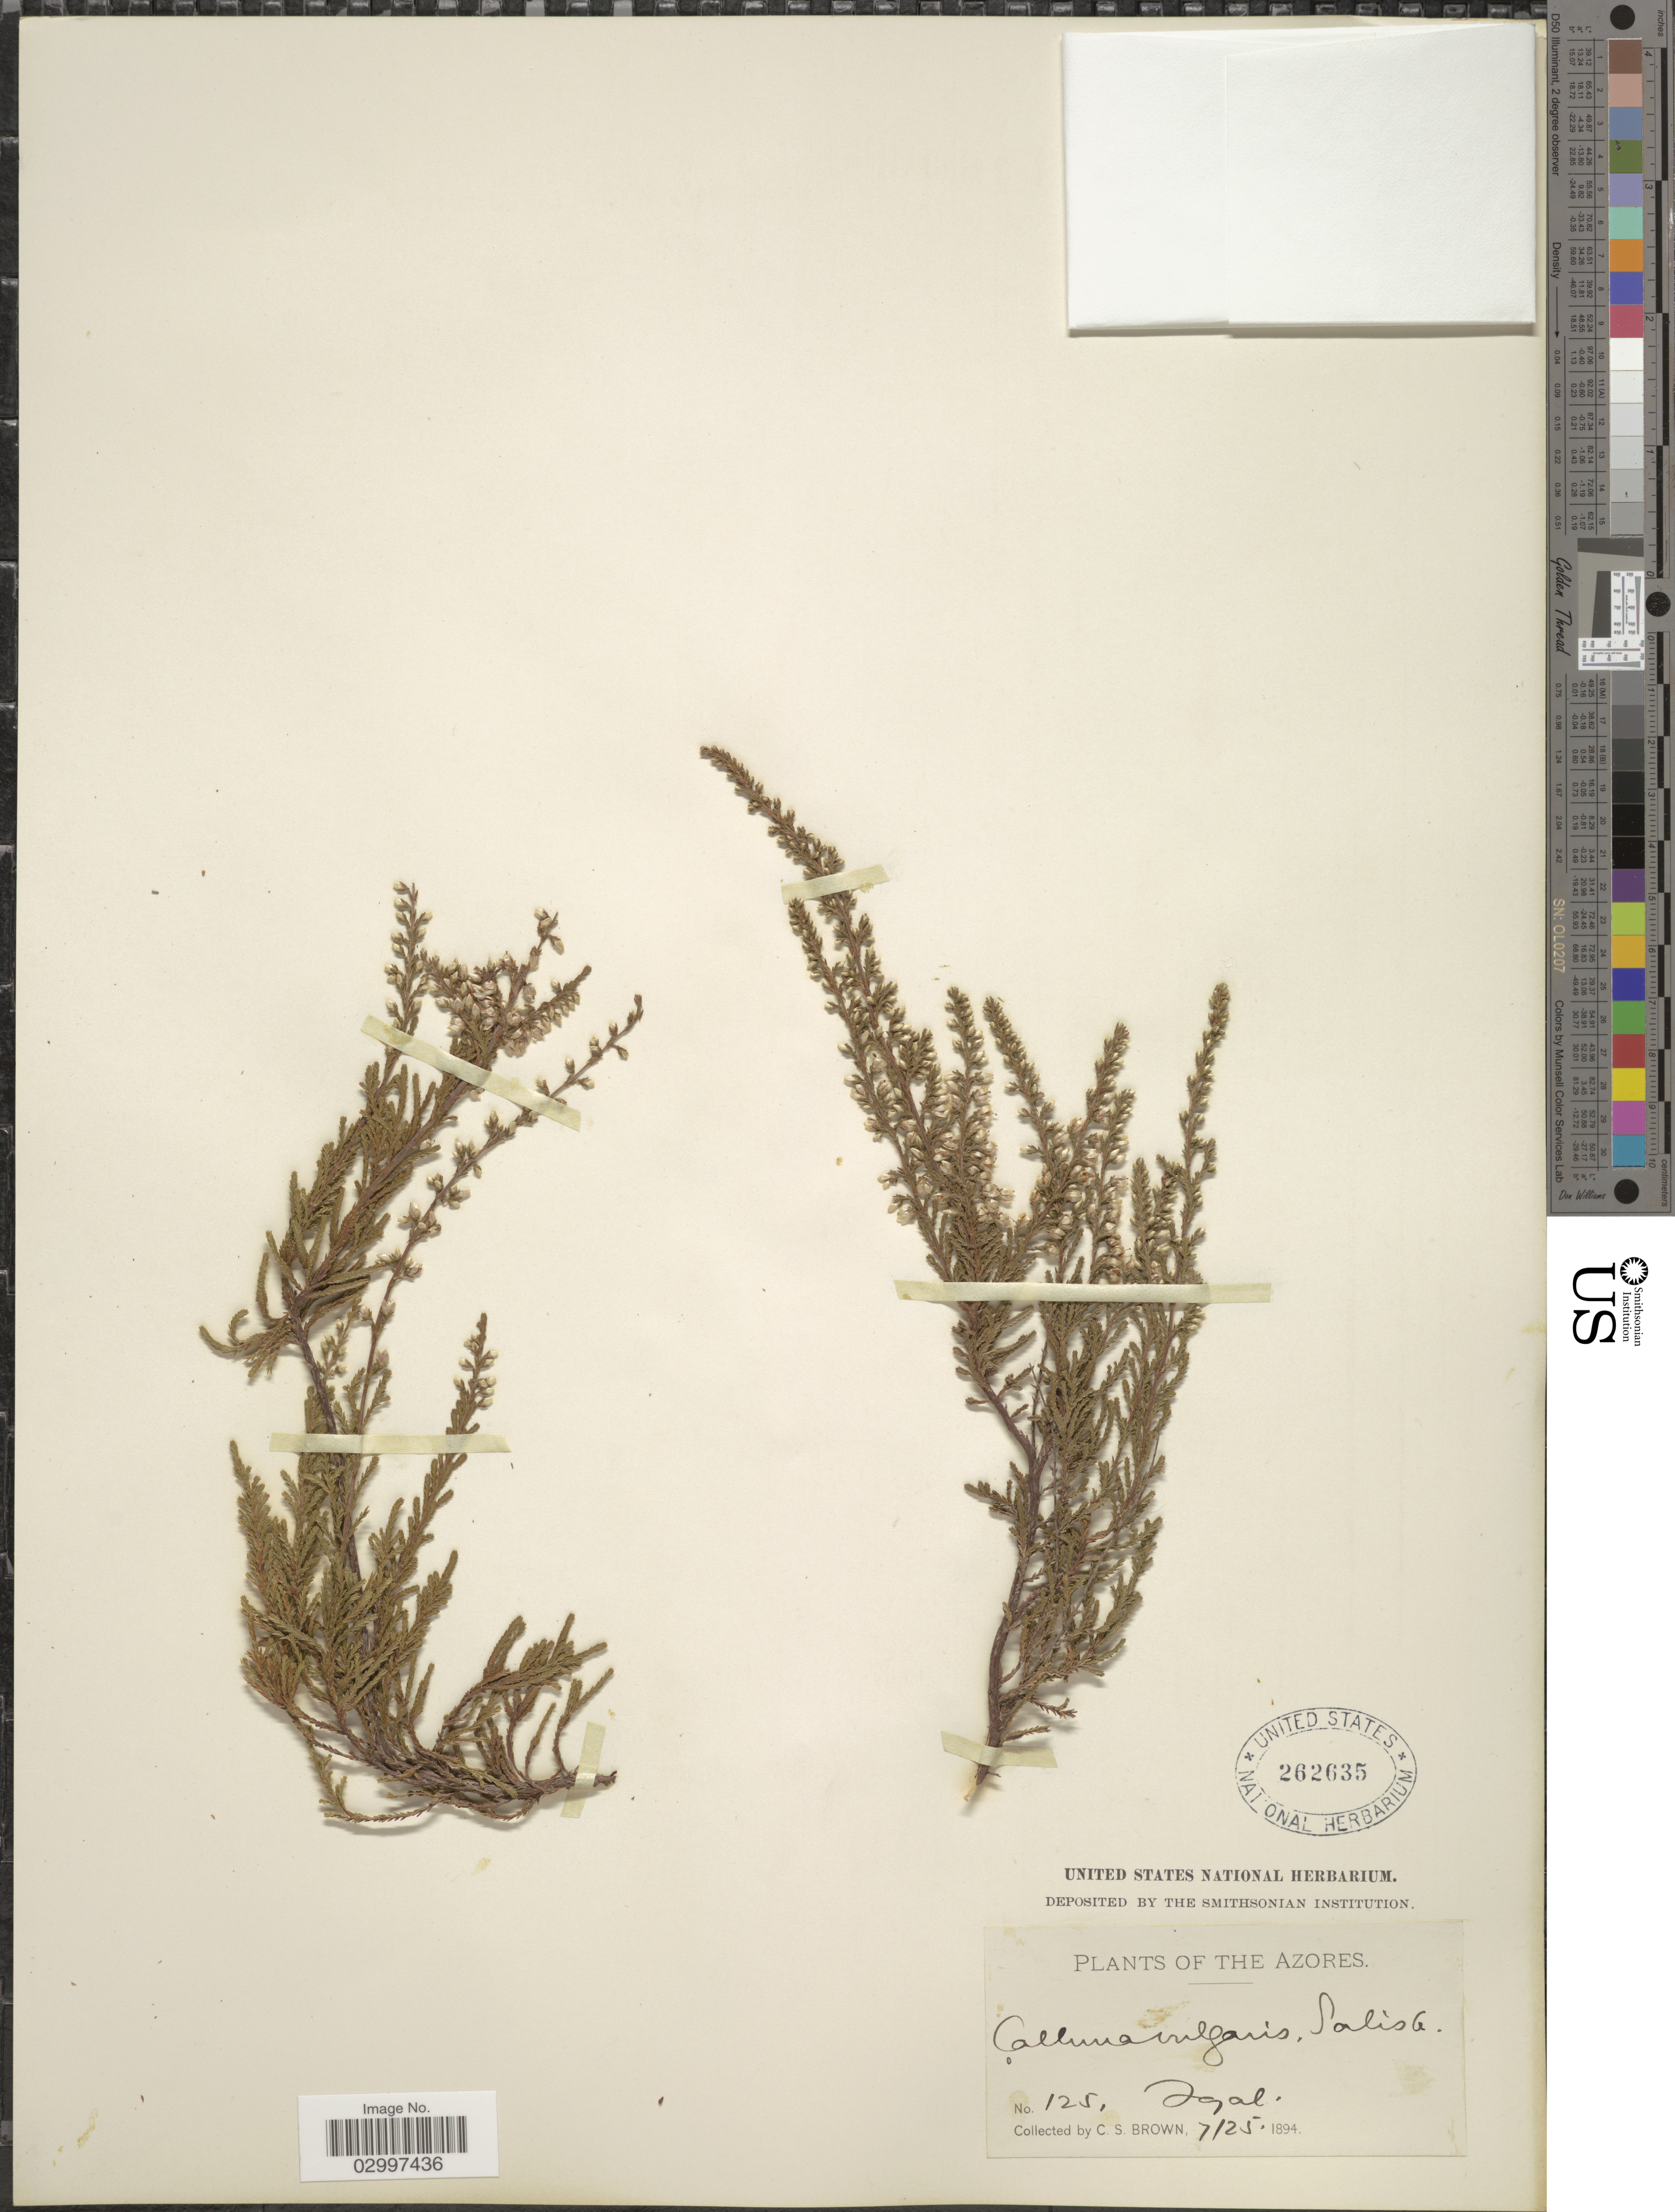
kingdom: Plantae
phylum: Tracheophyta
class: Magnoliopsida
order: Ericales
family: Ericaceae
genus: Calluna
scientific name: Calluna vulgaris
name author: (L.) Hull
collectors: C. S. Brown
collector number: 125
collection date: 1894-07-25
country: Portugal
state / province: Azores (Aut. Reg.)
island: Faial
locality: Fayal.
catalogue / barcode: US 262635